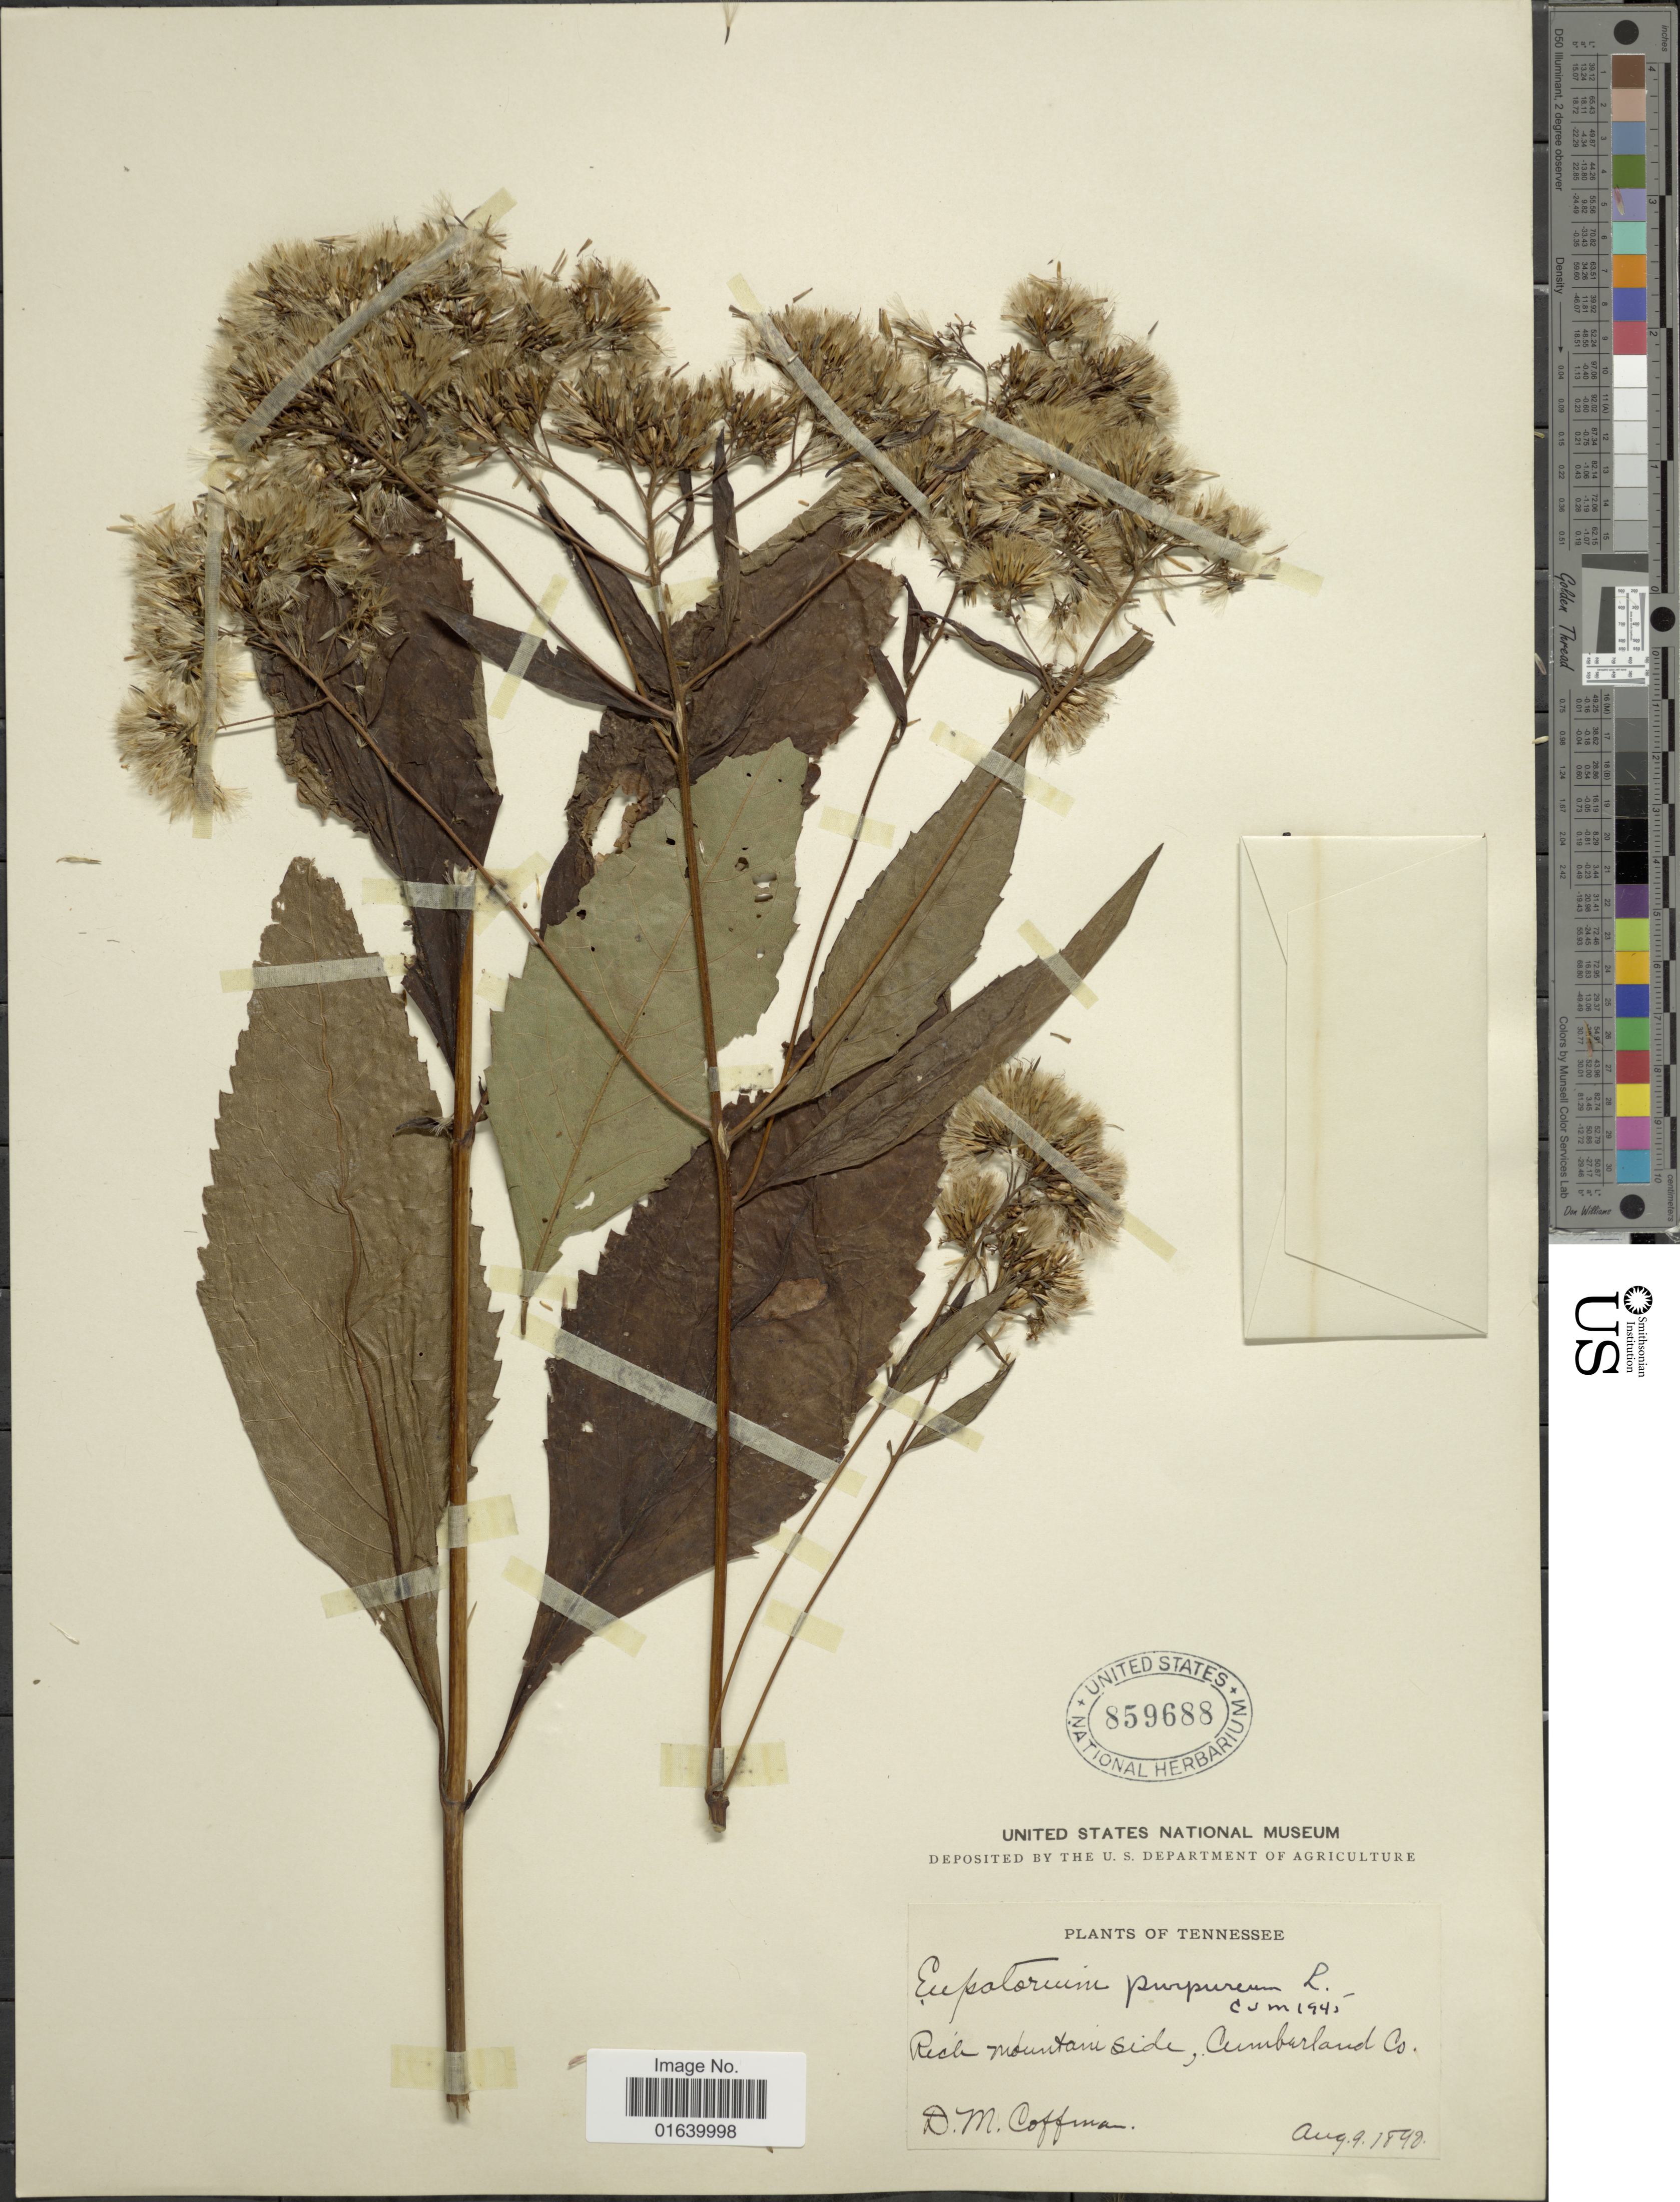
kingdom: Plantae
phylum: Tracheophyta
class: Magnoliopsida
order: Asterales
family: Asteraceae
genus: Eupatorium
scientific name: Eupatorium purpureum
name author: (L.) E.E. Lamont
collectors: D. M. Coffman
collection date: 1940-08-09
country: United States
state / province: Tennessee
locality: Tennessee, Rick mountainside, Cumberland Co.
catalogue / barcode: US 859688